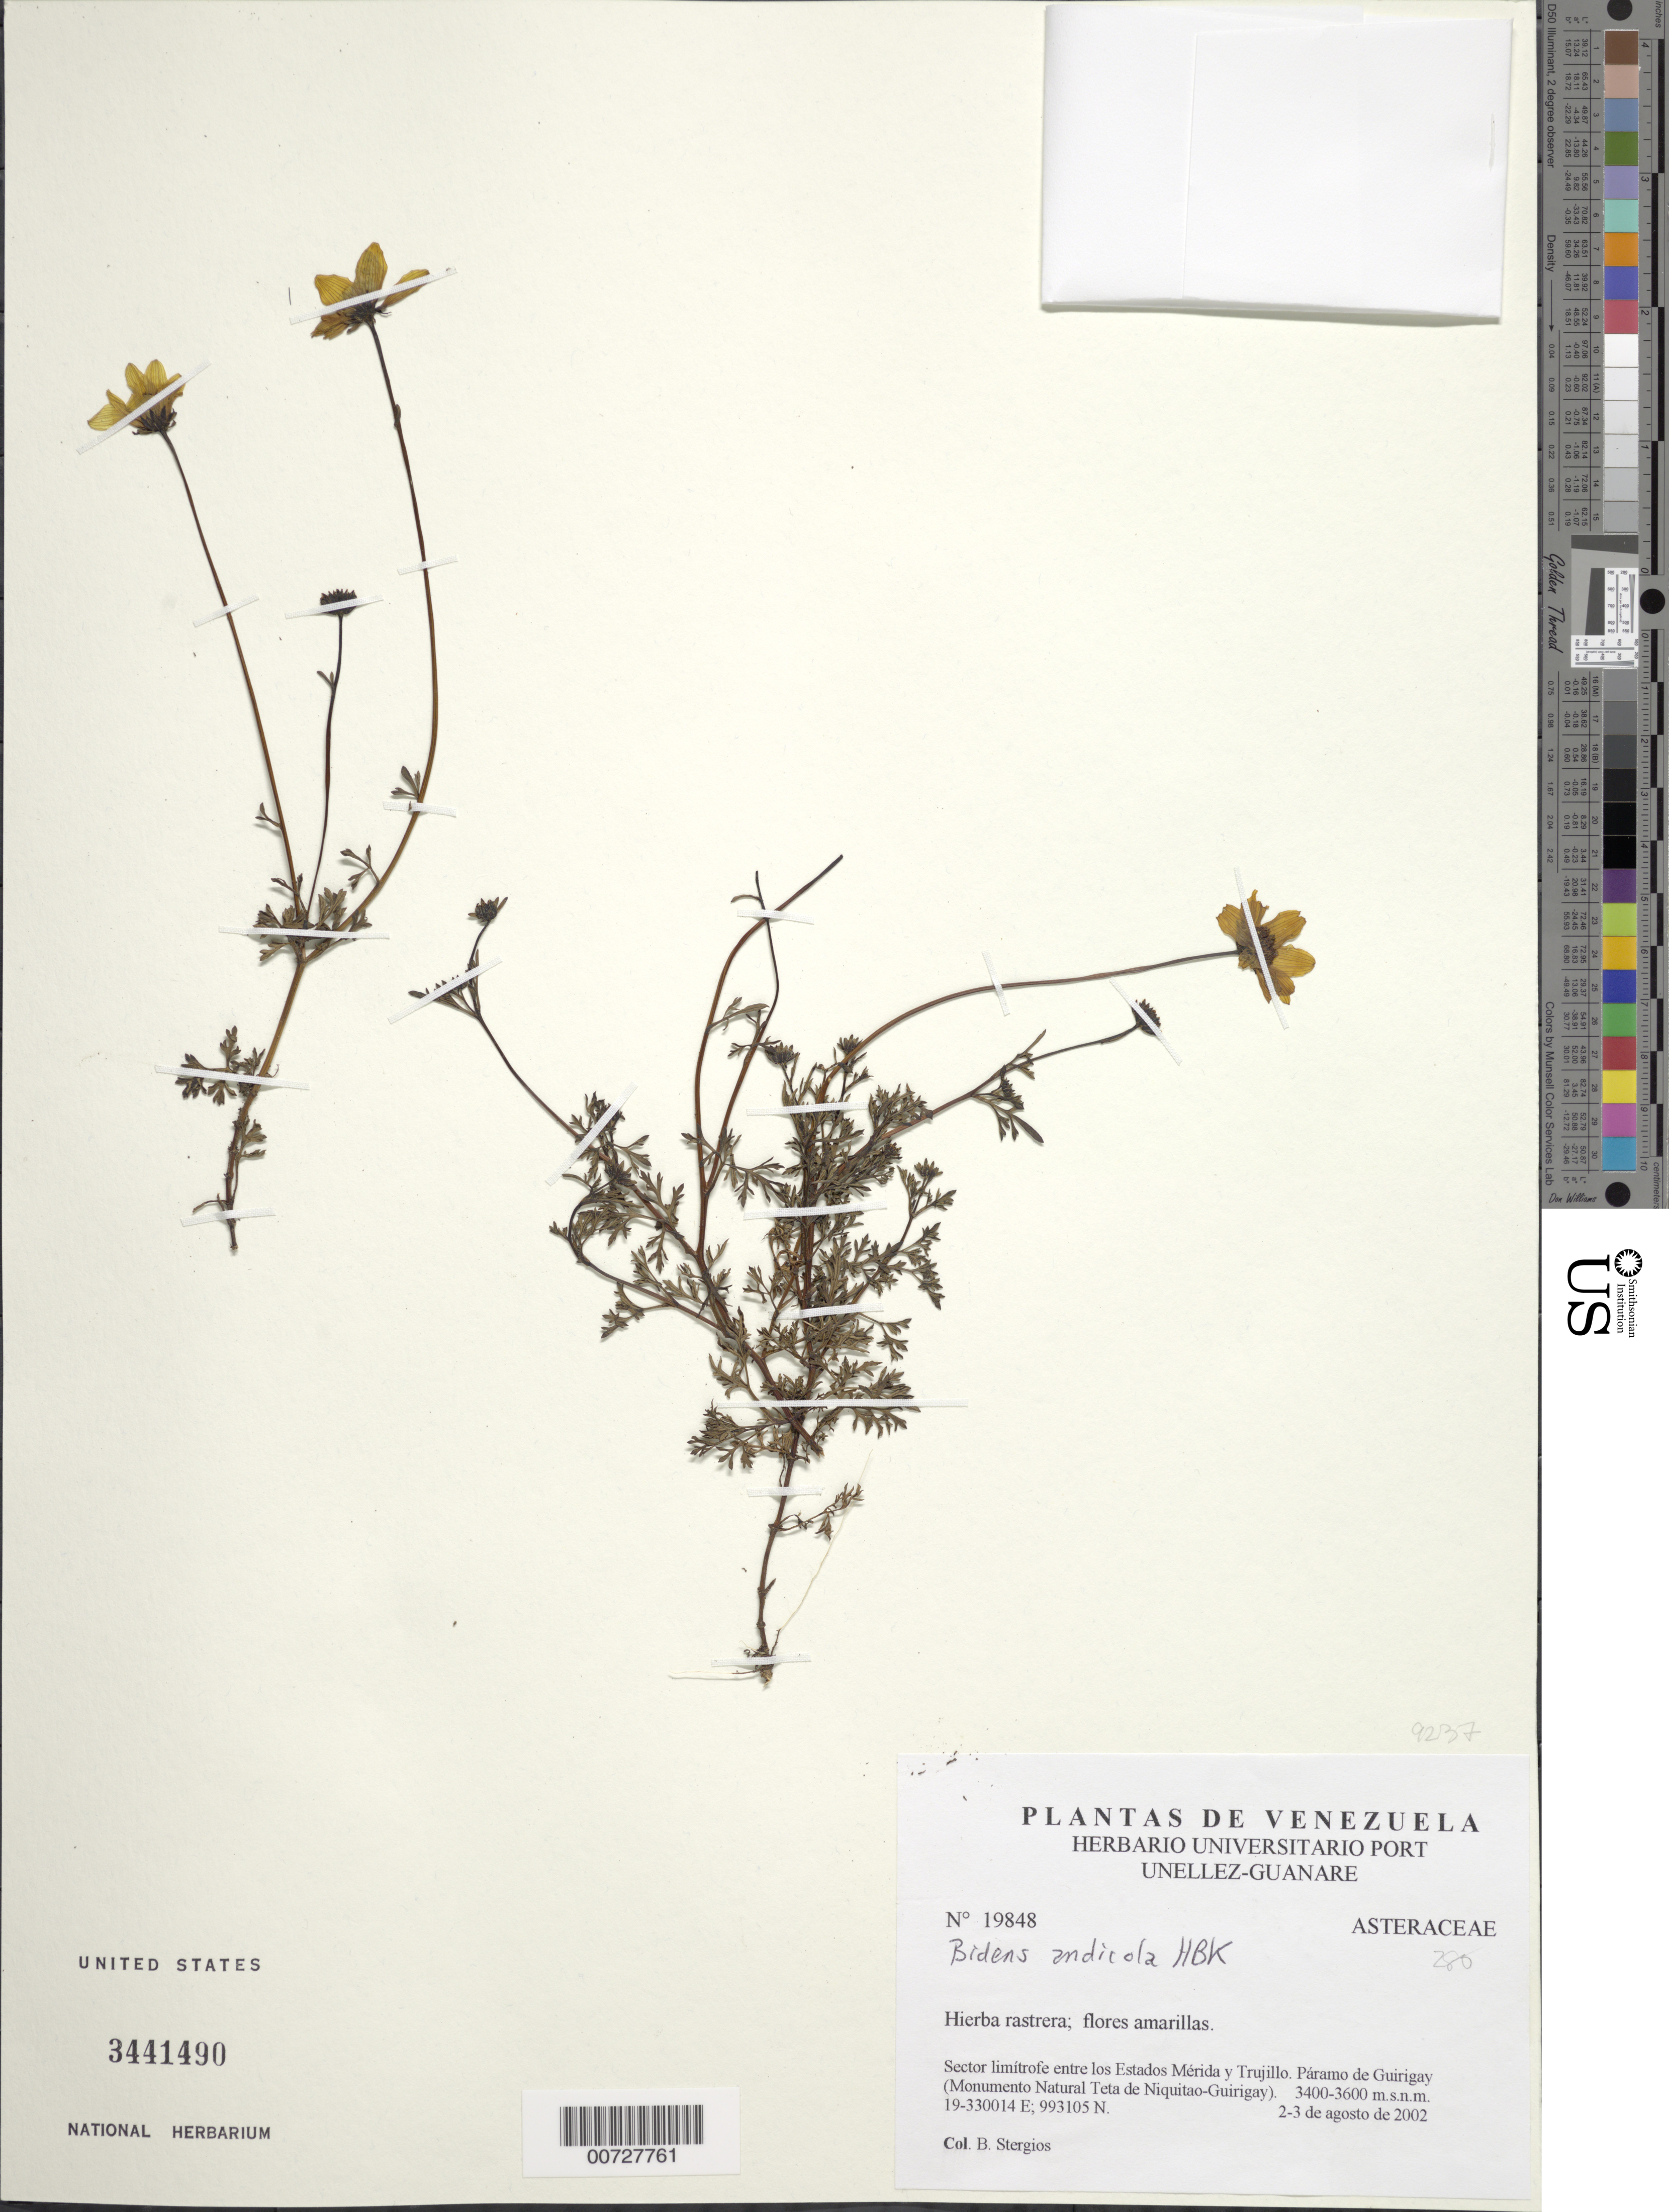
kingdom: Plantae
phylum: Tracheophyta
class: Magnoliopsida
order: Asterales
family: Asteraceae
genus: Bidens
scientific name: Bidens andicola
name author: Kunth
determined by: Robinson, Harold E., (US)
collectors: B. G. Stergios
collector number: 19848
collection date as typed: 02 Aug 2002 to 03 Aug 2002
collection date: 2002-08-02/2002-08-03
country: Venezuela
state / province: Trujillo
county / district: Boconó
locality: Páramo de Guirigay (Monumento Natural Teta de Niquitao-Guirigay). Sector limítrofe entre los Estados Mérida y Trujillo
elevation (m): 3500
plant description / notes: PORT, US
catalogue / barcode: US 3441490